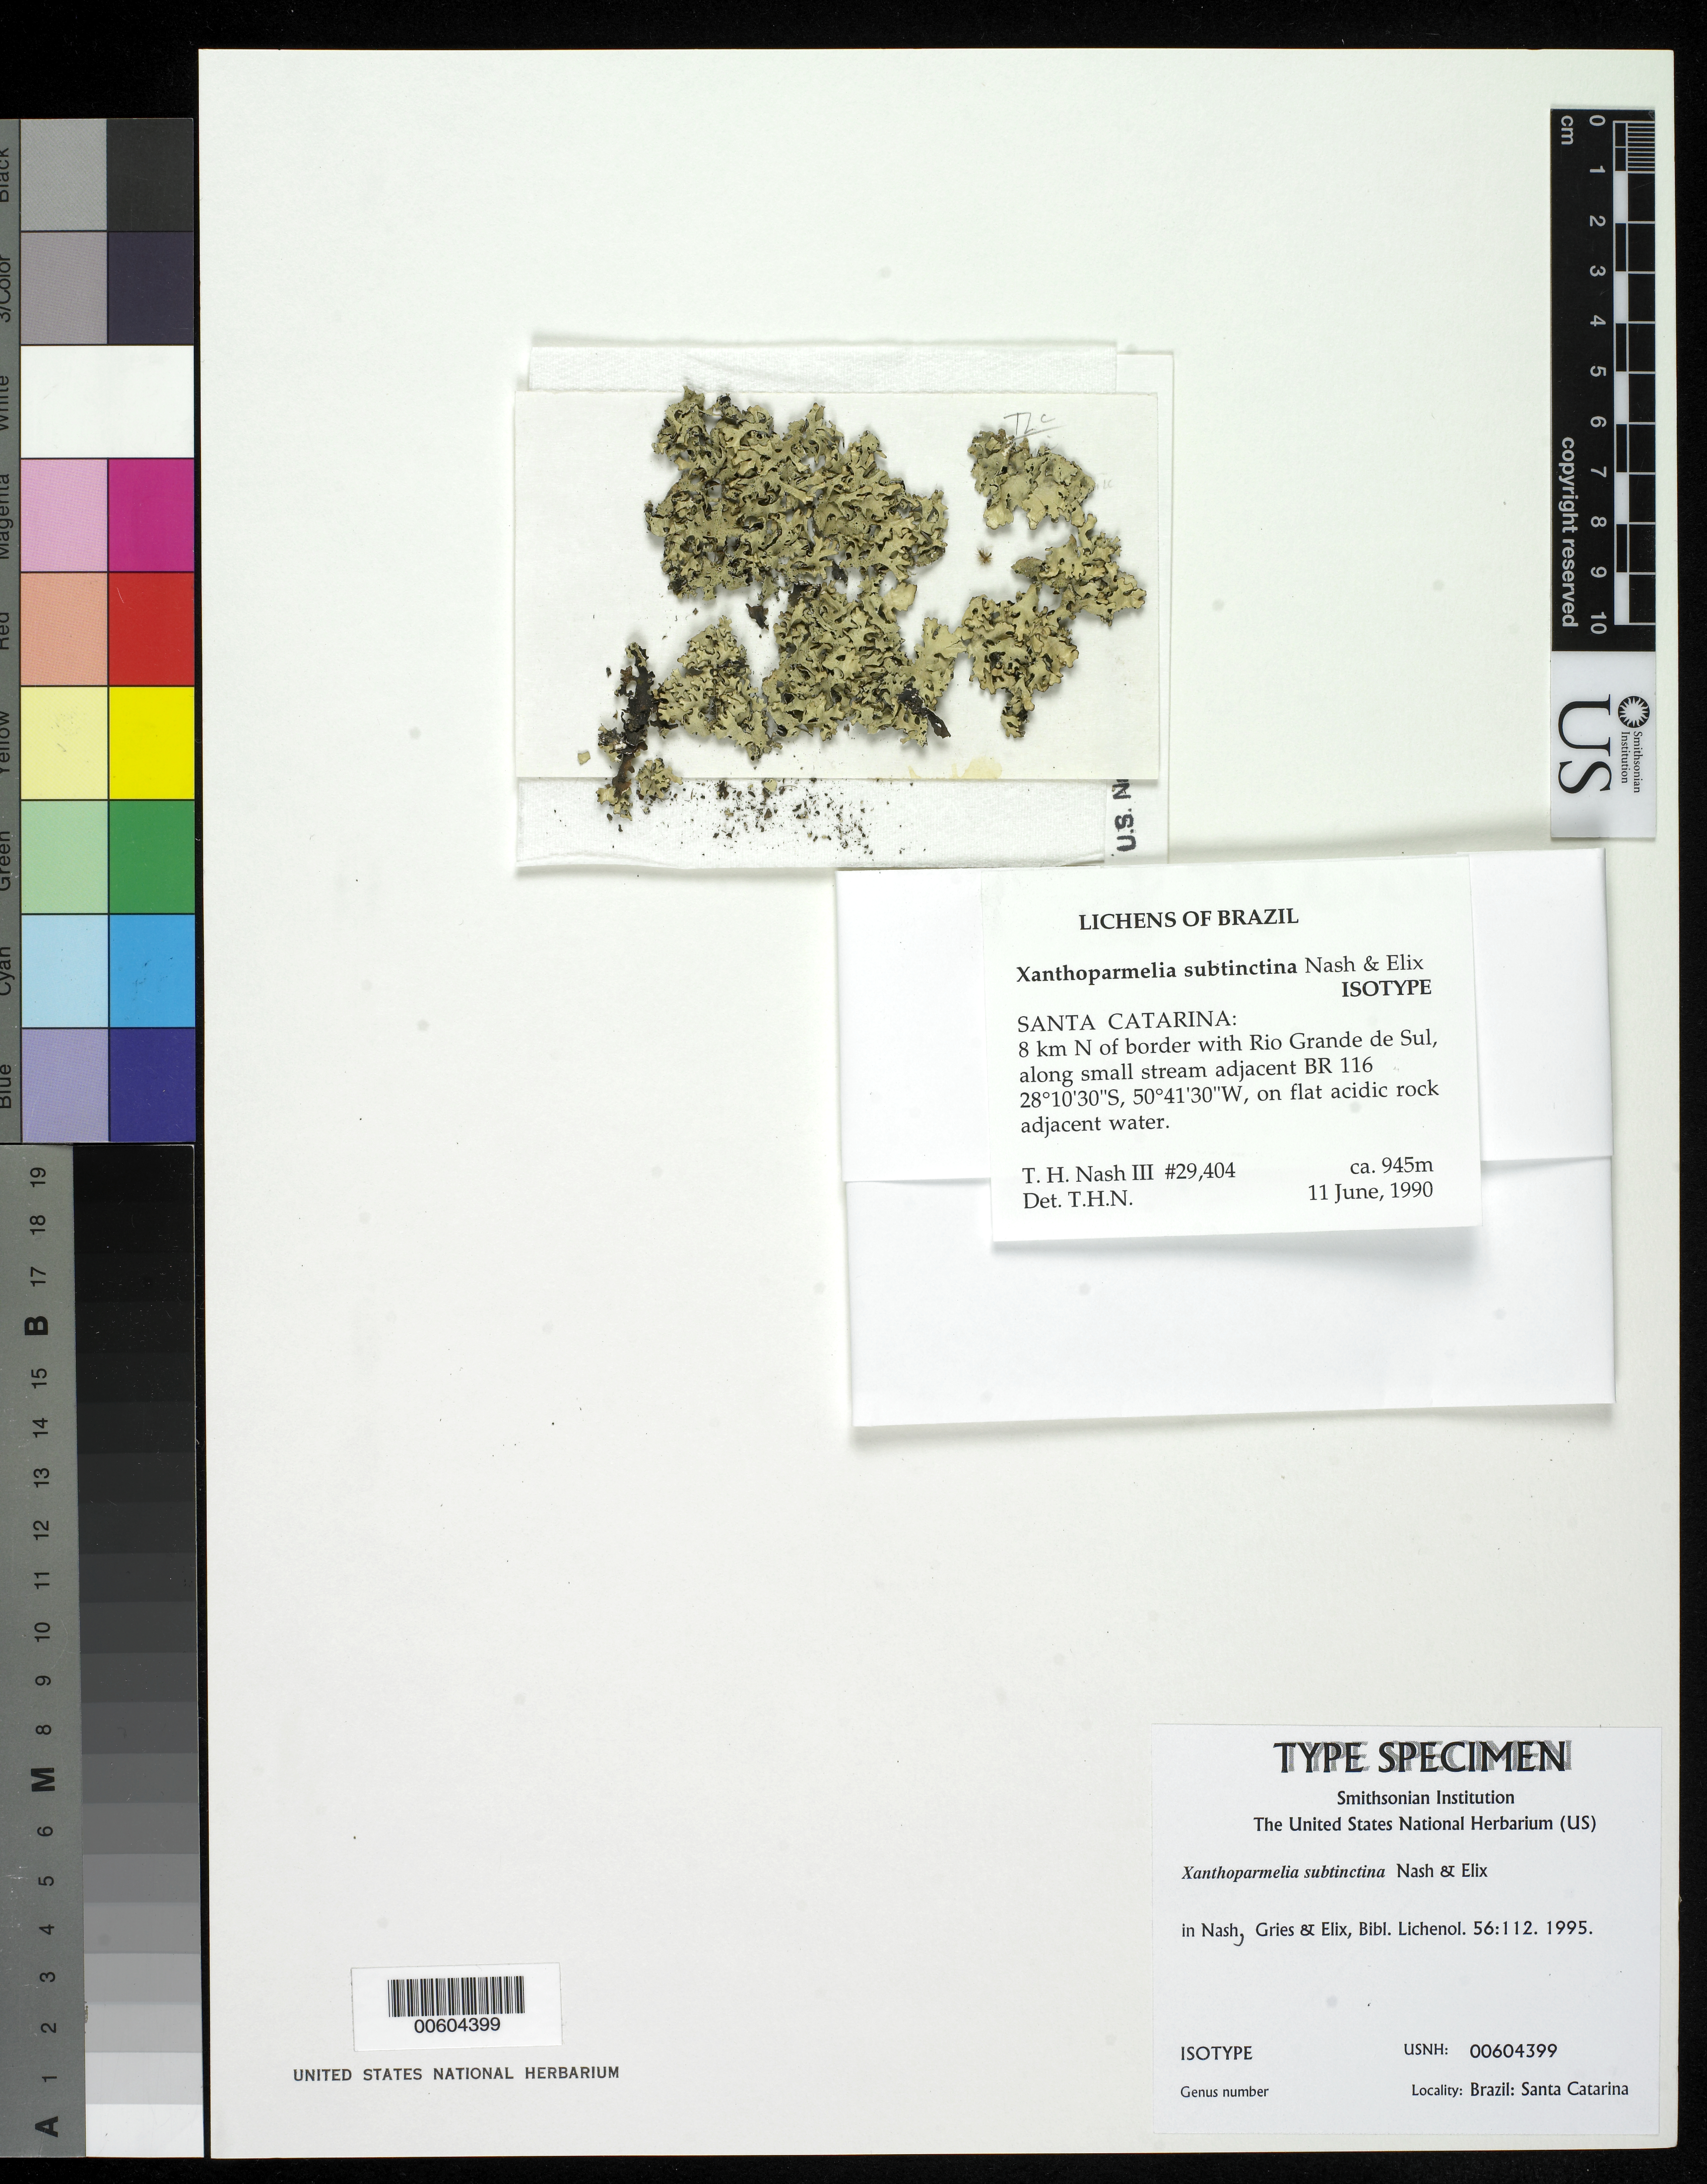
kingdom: Fungi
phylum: Ascomycota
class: Lecanoromycetes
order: Lecanorales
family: Parmeliaceae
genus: Xanthoparmelia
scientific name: Xanthoparmelia subtinctina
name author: T.H. Nash & Elix in T.H. Nash et al.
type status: Isotype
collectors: T. H. Nash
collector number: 29404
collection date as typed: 11 Jun 1990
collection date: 1990-06-11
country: Brazil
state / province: Santa Catarina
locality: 8 km N of border with Rio Grande de Sul, along small stream adjacent BR 116.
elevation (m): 945